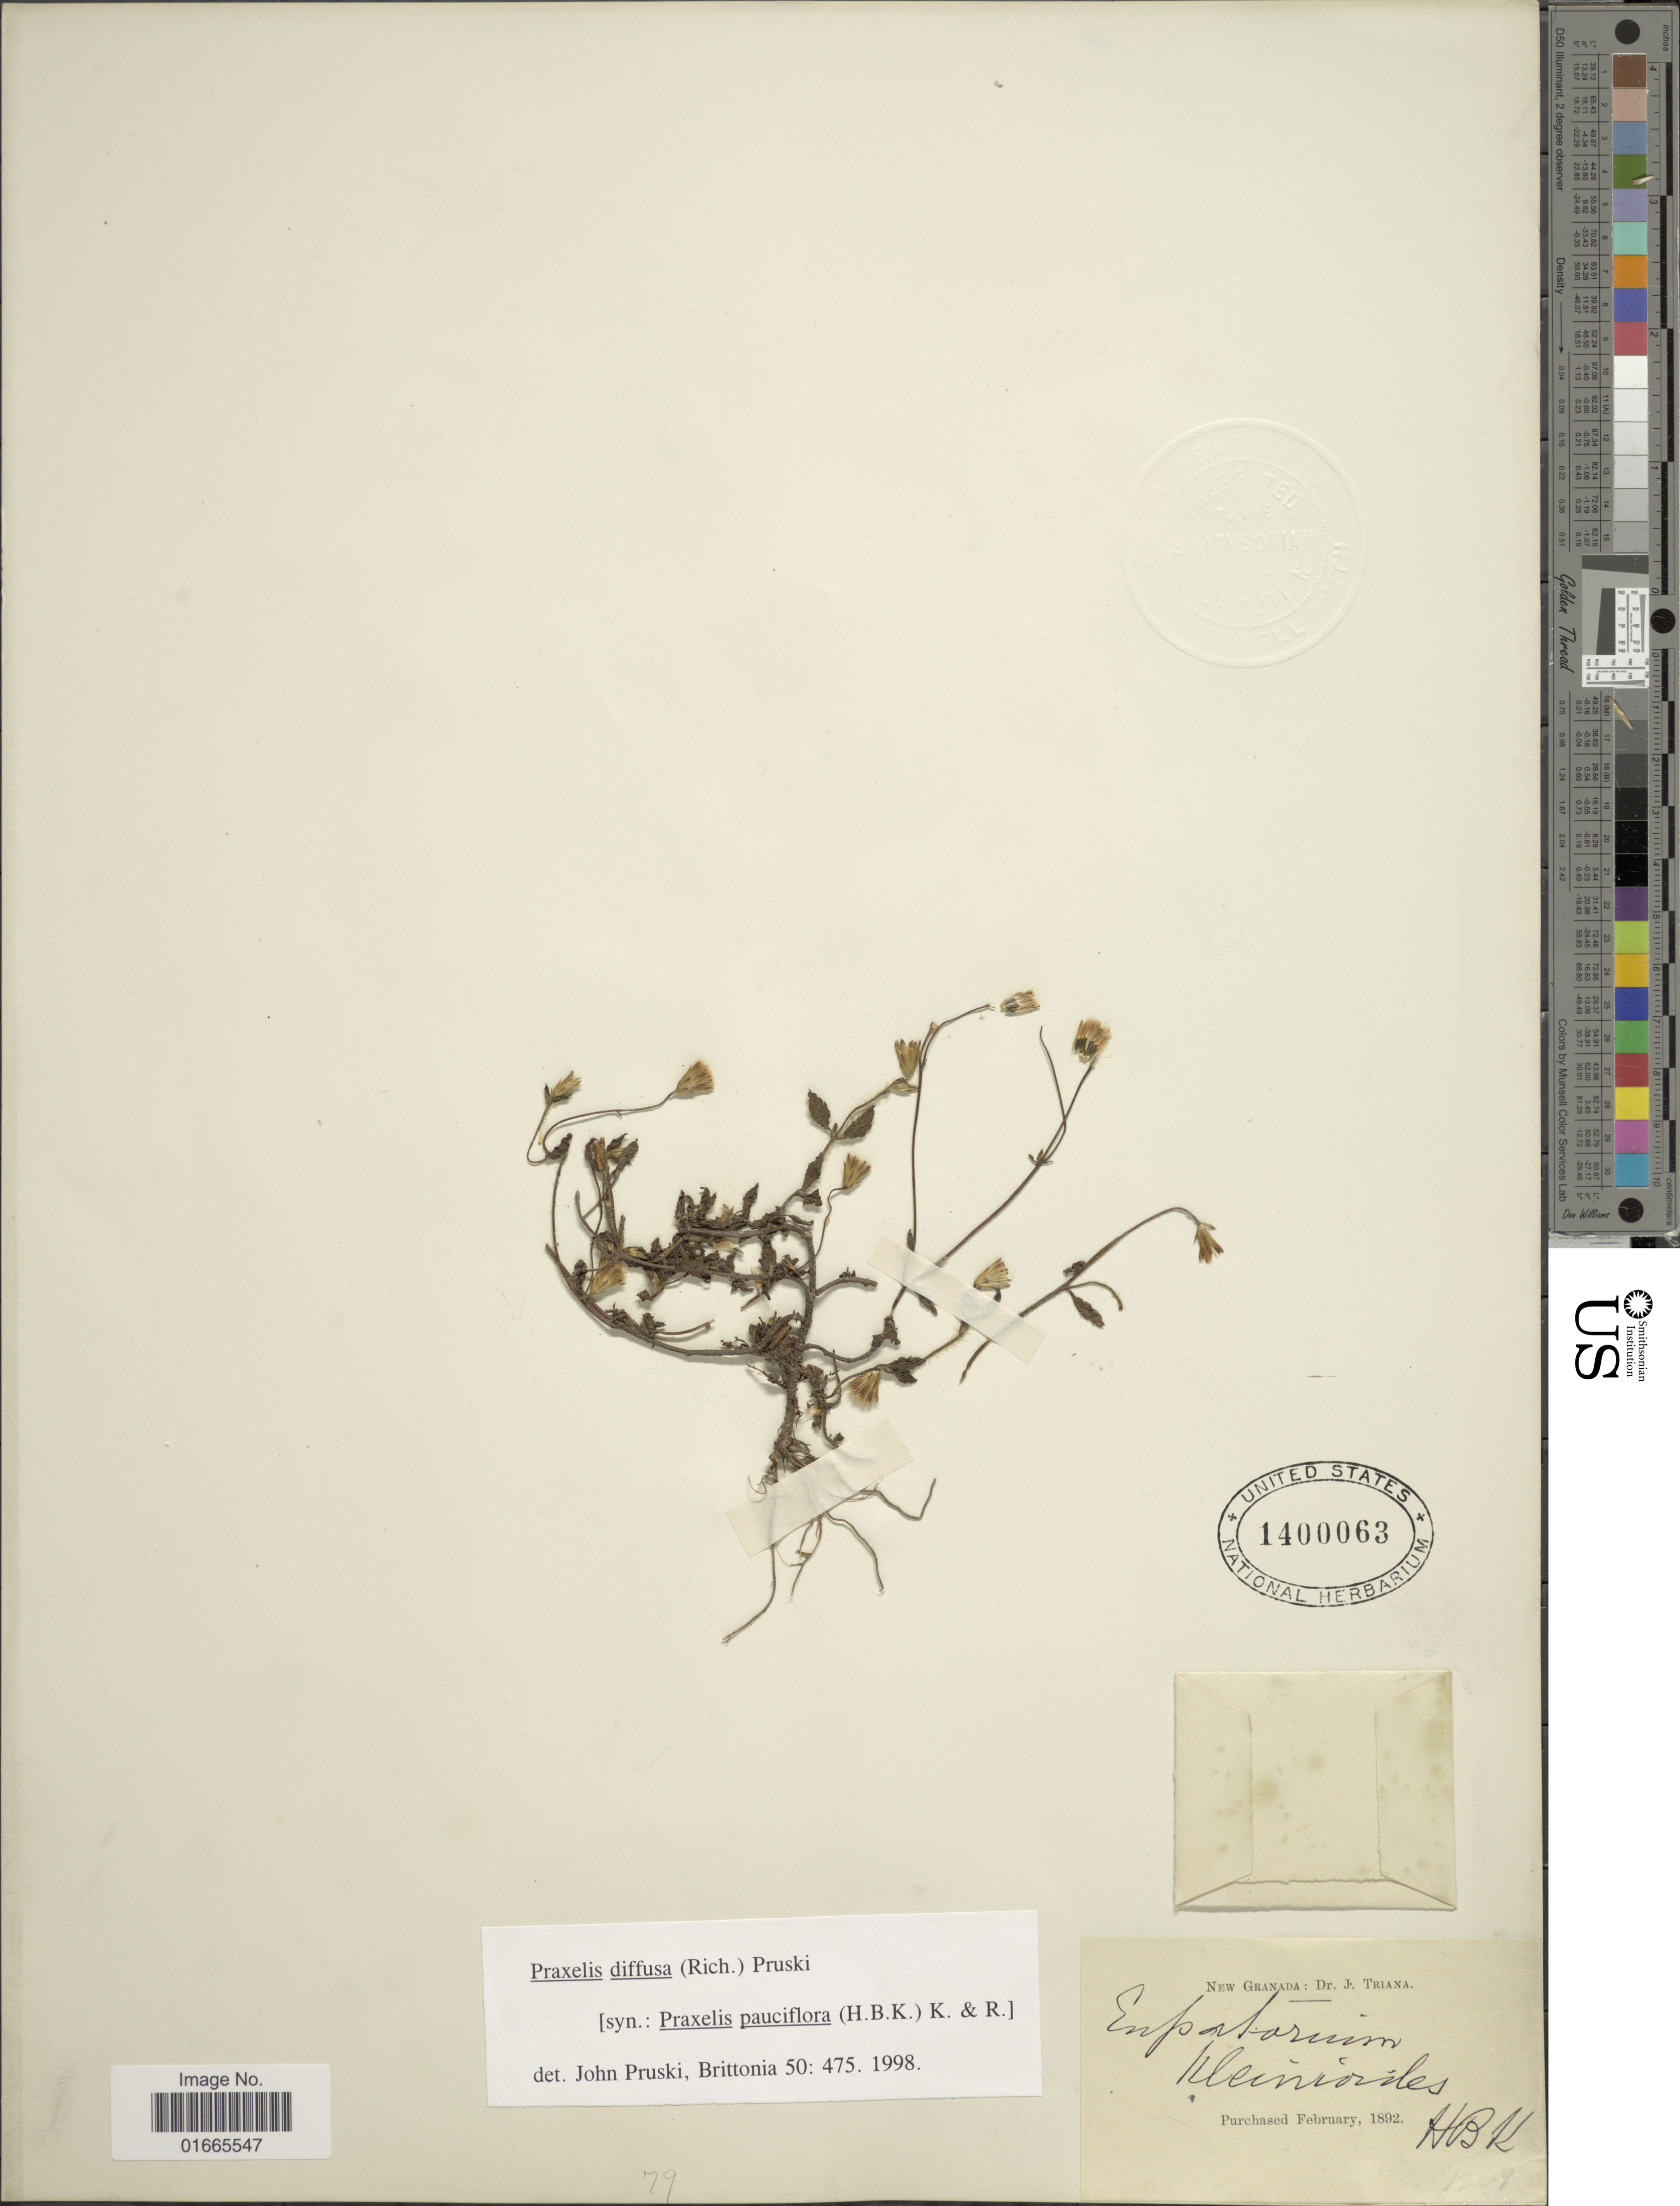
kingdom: Plantae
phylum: Tracheophyta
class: Magnoliopsida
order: Asterales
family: Asteraceae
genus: Praxelis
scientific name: Praxelis diffusa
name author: (Rich.) Pruski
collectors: J. Triana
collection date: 1892-02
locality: New Granada.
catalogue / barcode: US 1400063